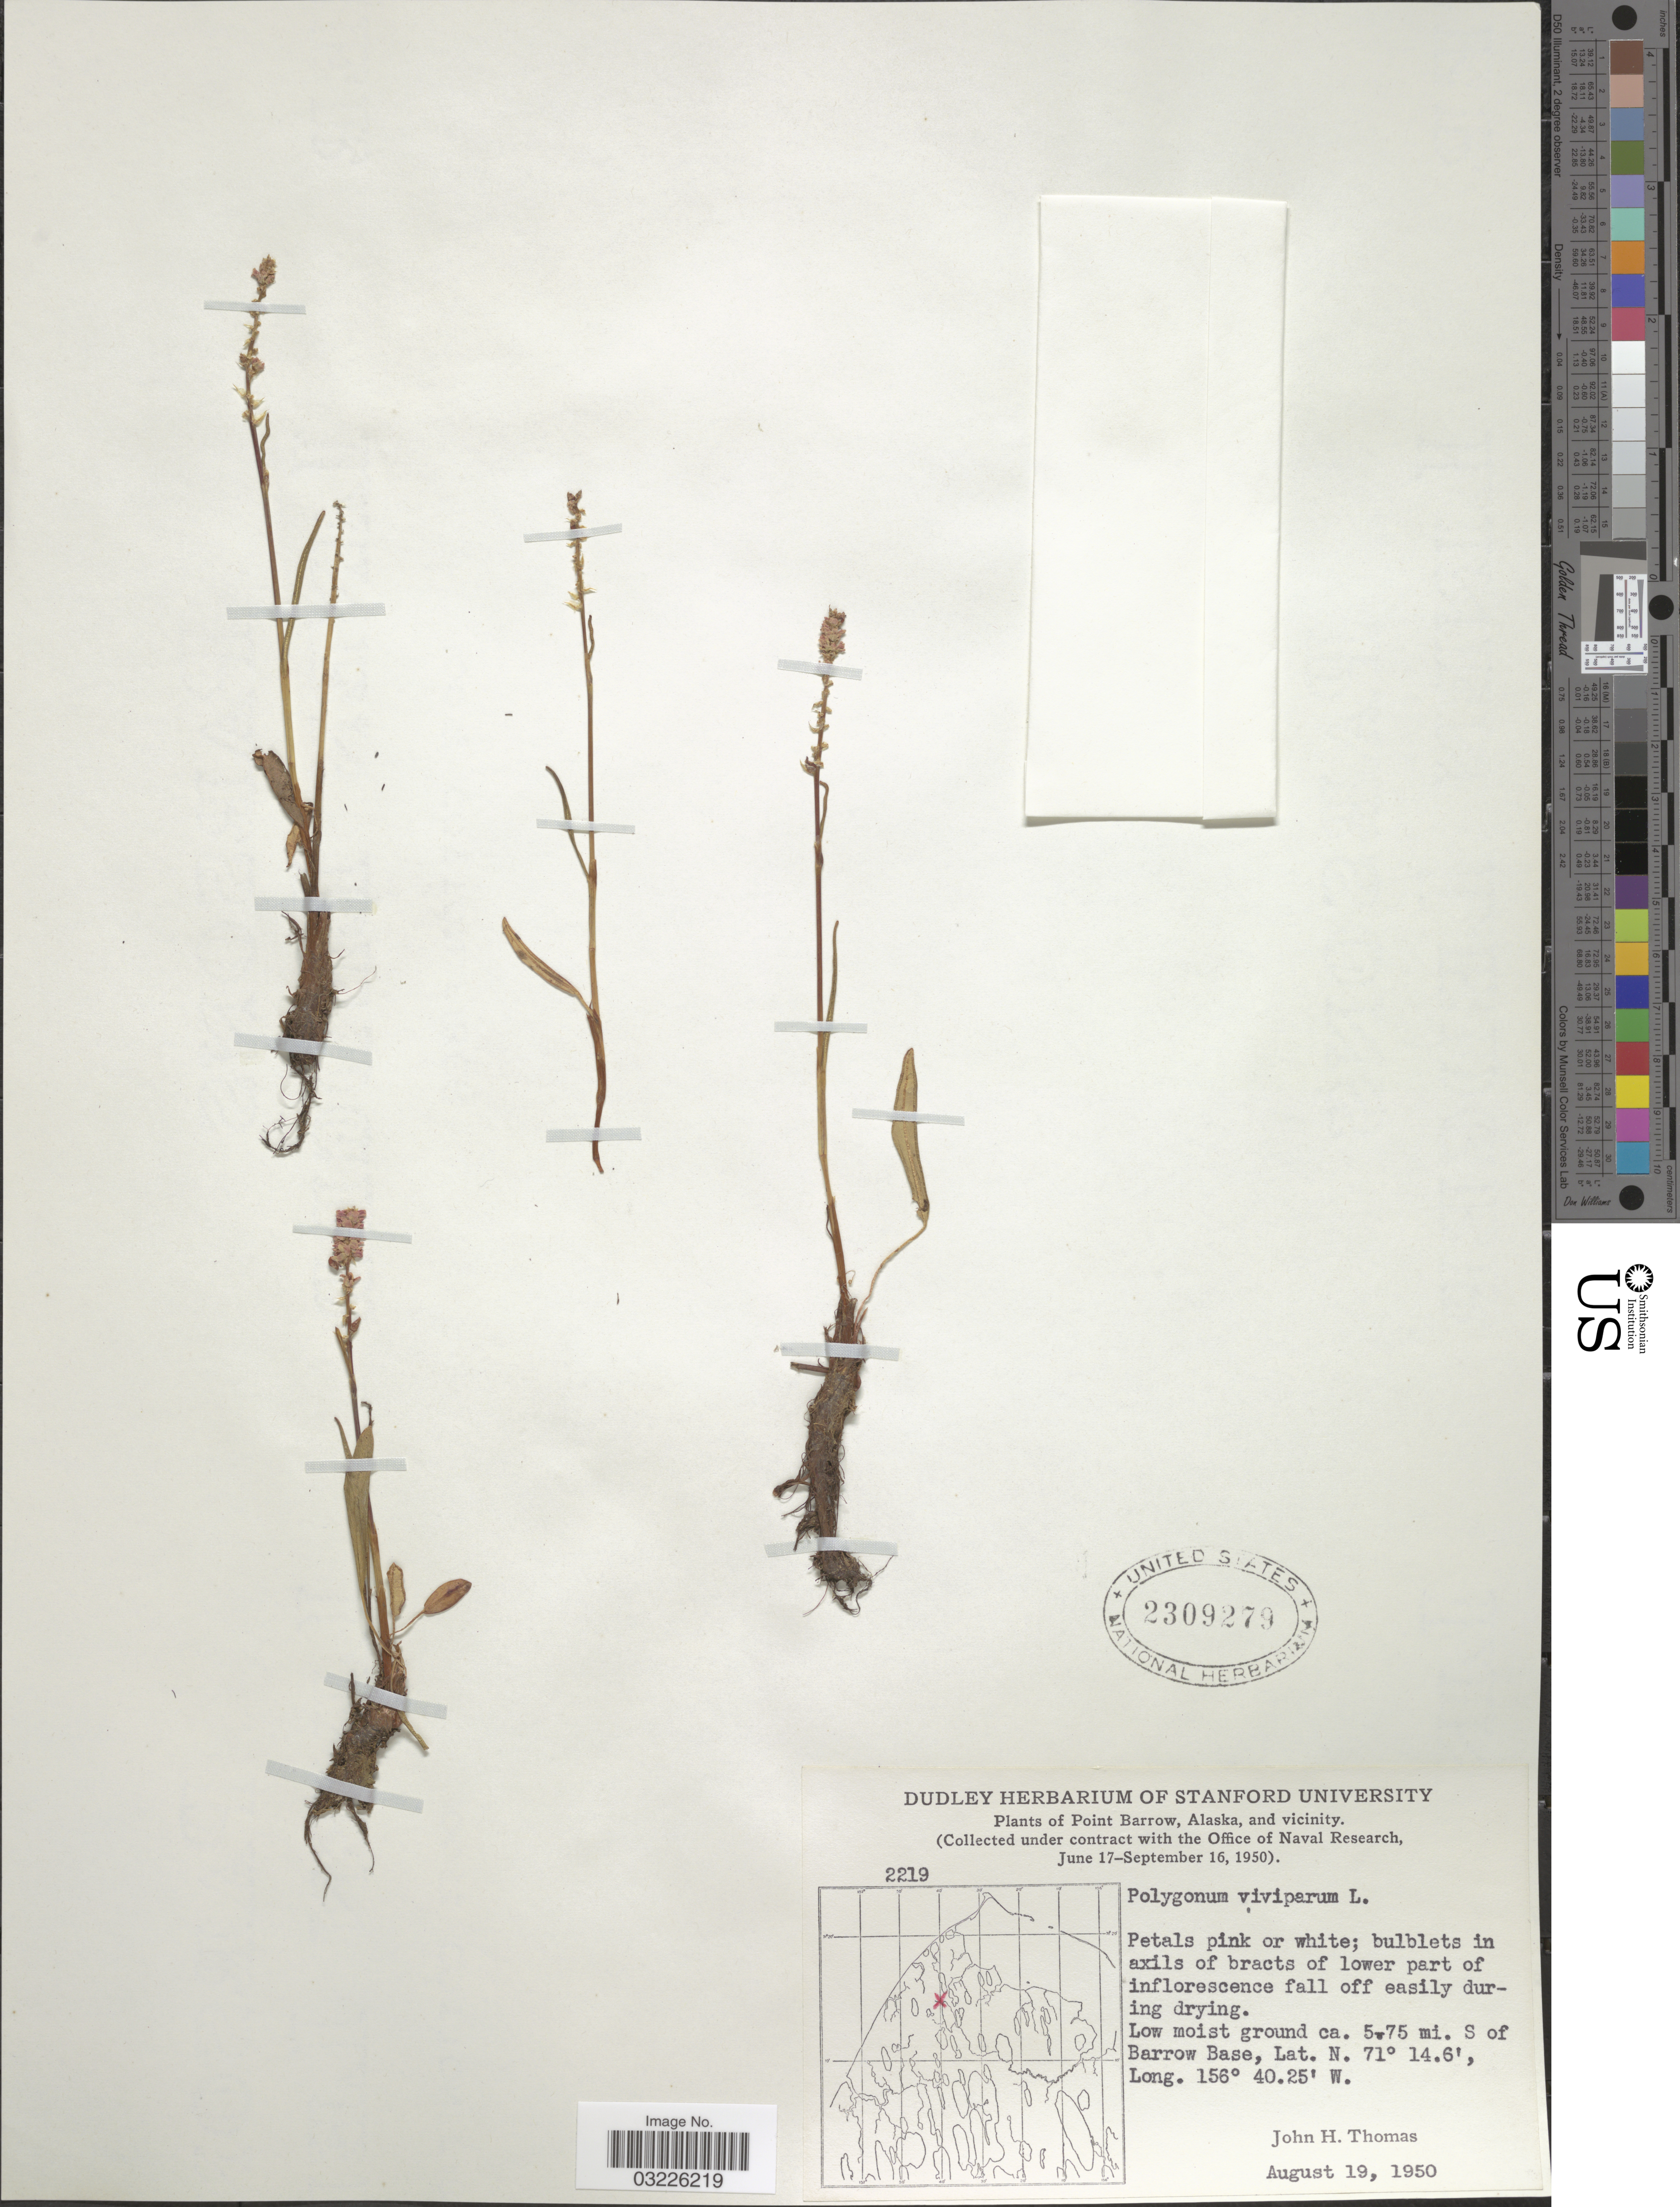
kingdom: Plantae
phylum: Tracheophyta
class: Magnoliopsida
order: Caryophyllales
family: Polygonaceae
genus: Bistorta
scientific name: Bistorta vivipara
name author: (L.) Delarbre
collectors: J. H. Thomas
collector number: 2219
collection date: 1950-08-19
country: United States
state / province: Alaska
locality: Point Barrow, Alaska, and vicinity. Low moist ground ca. 5.75 mi. S of Barrow Base.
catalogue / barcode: US 2309279